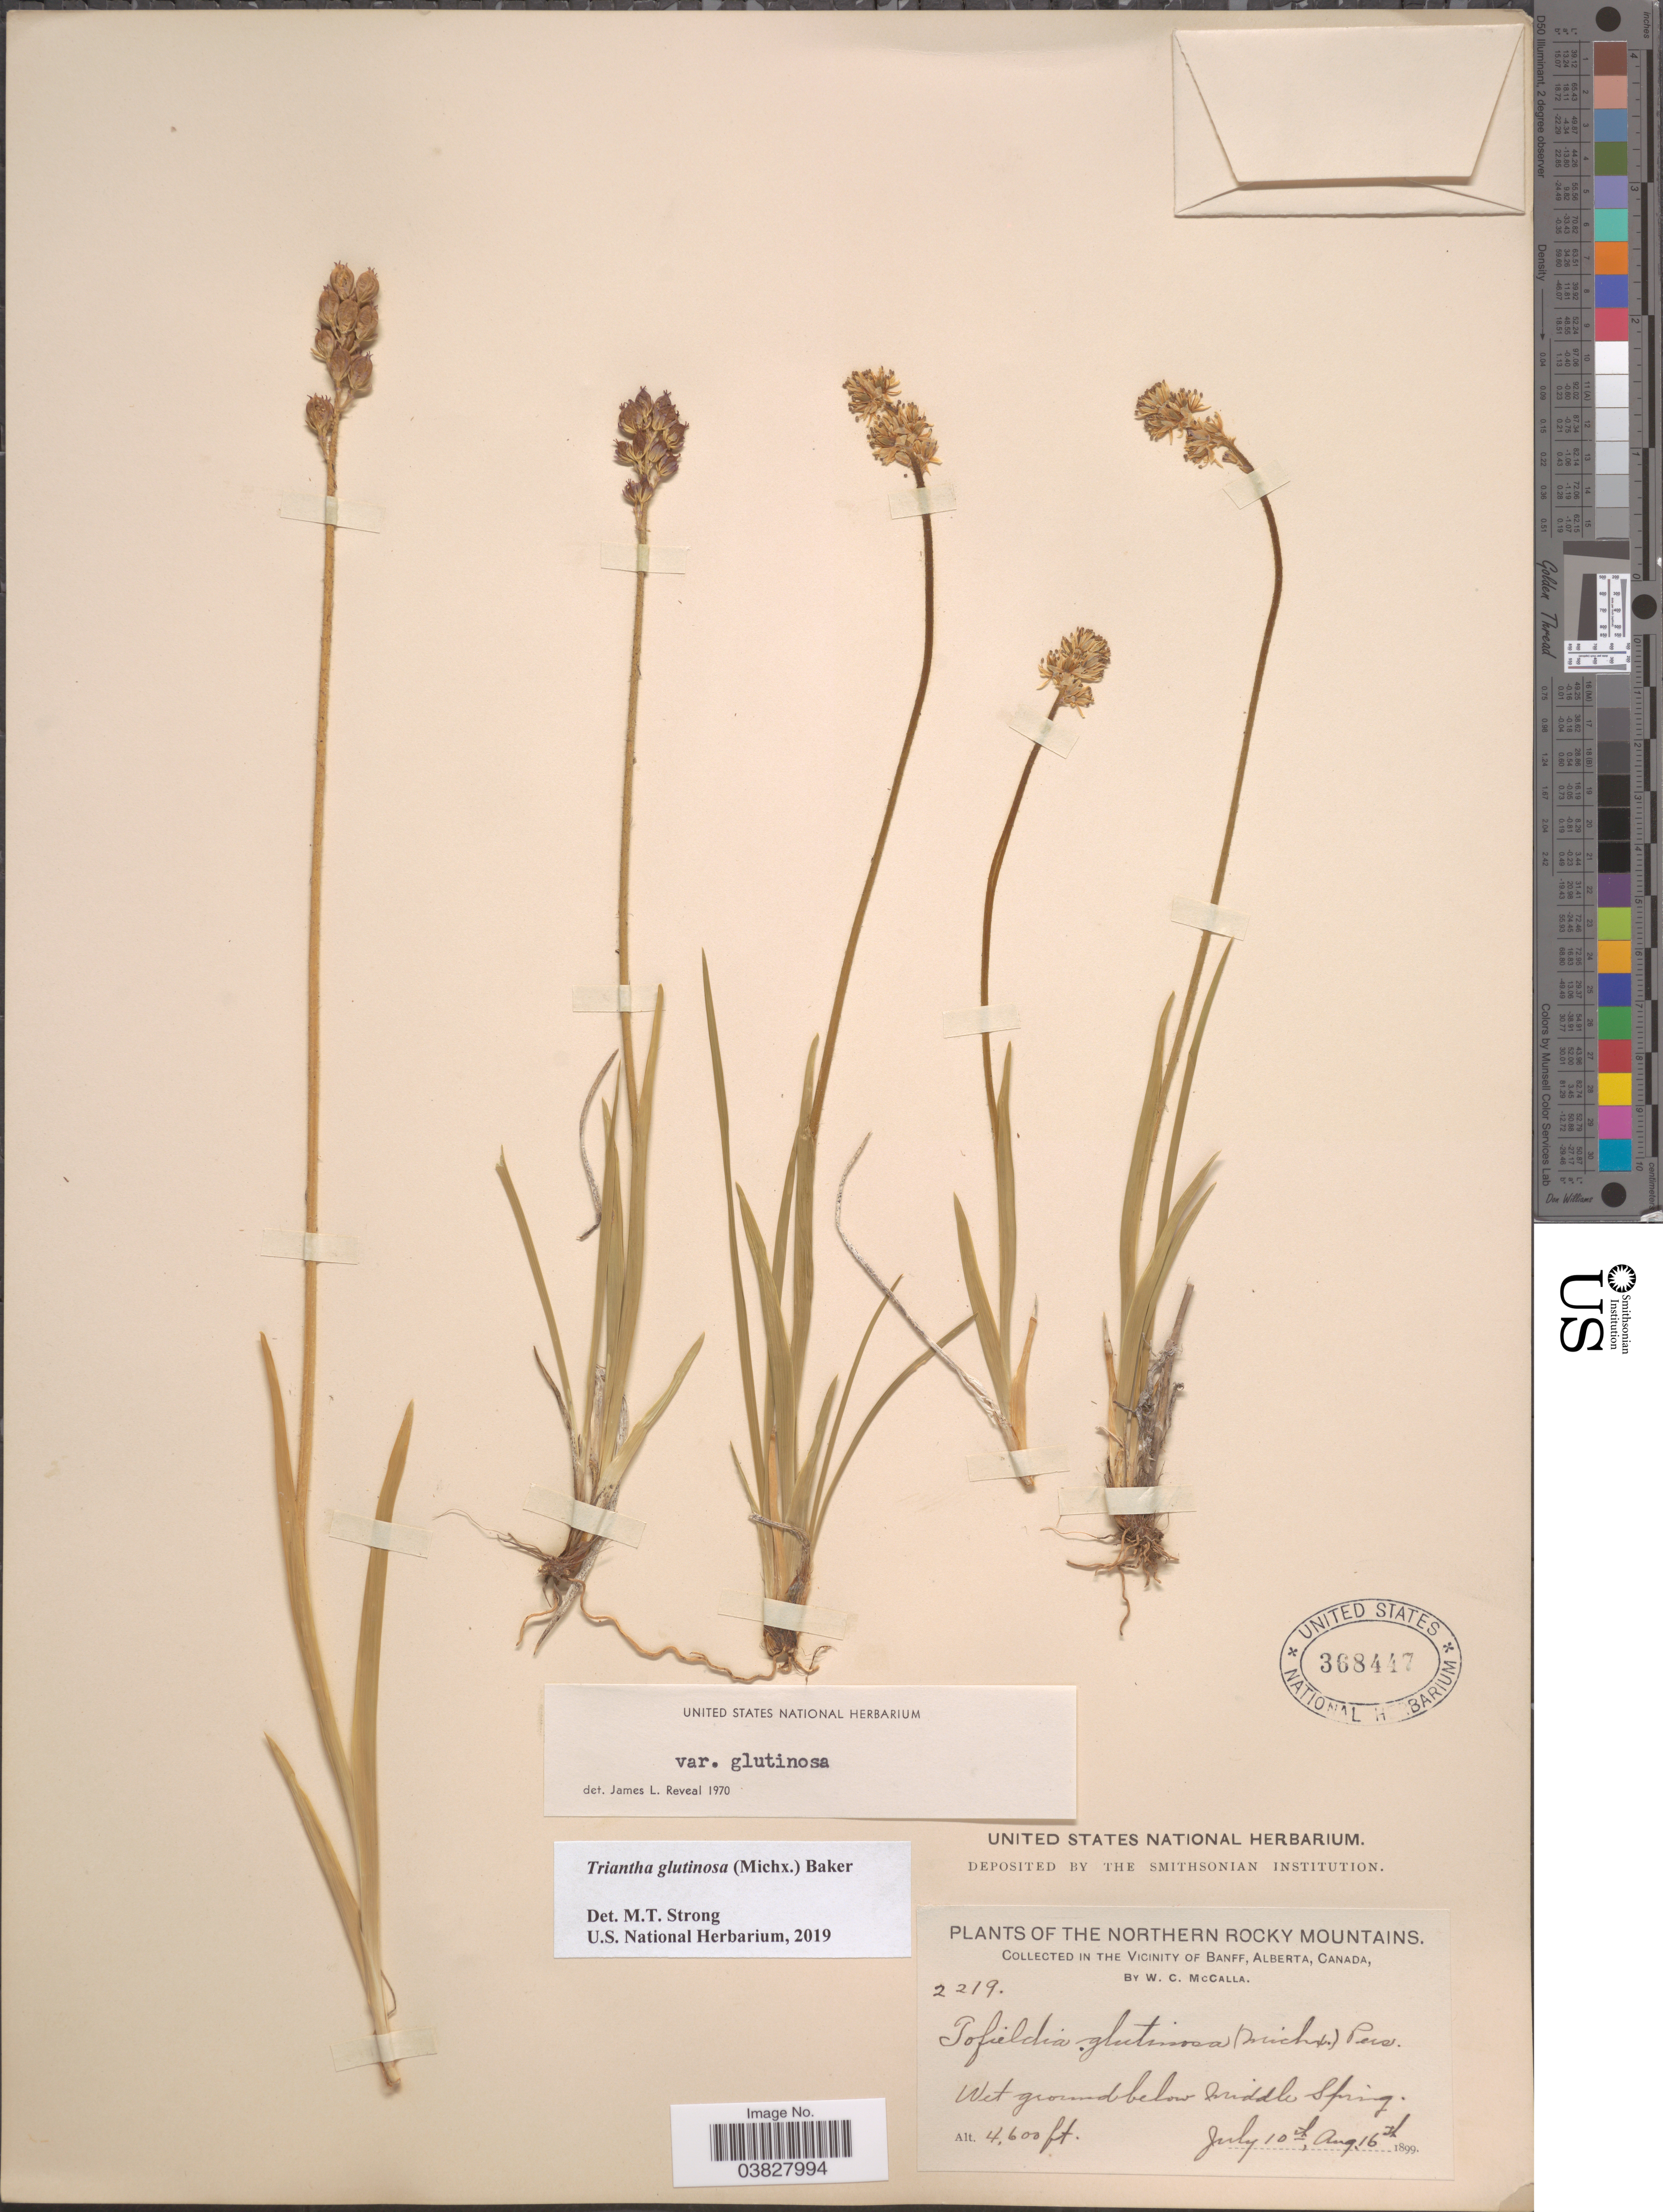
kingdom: Plantae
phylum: Tracheophyta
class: Liliopsida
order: Alismatales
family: Tofieldiaceae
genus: Triantha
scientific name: Triantha glutinosa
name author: (Michx.) Baker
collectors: W. McCalla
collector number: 2219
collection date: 1899-07-10/1899-08-16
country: Canada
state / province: Alberta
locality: The Northern Rocky Mountains. In the Vicinity of Banff. Below Middle Spring.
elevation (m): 1402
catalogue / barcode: US 368447